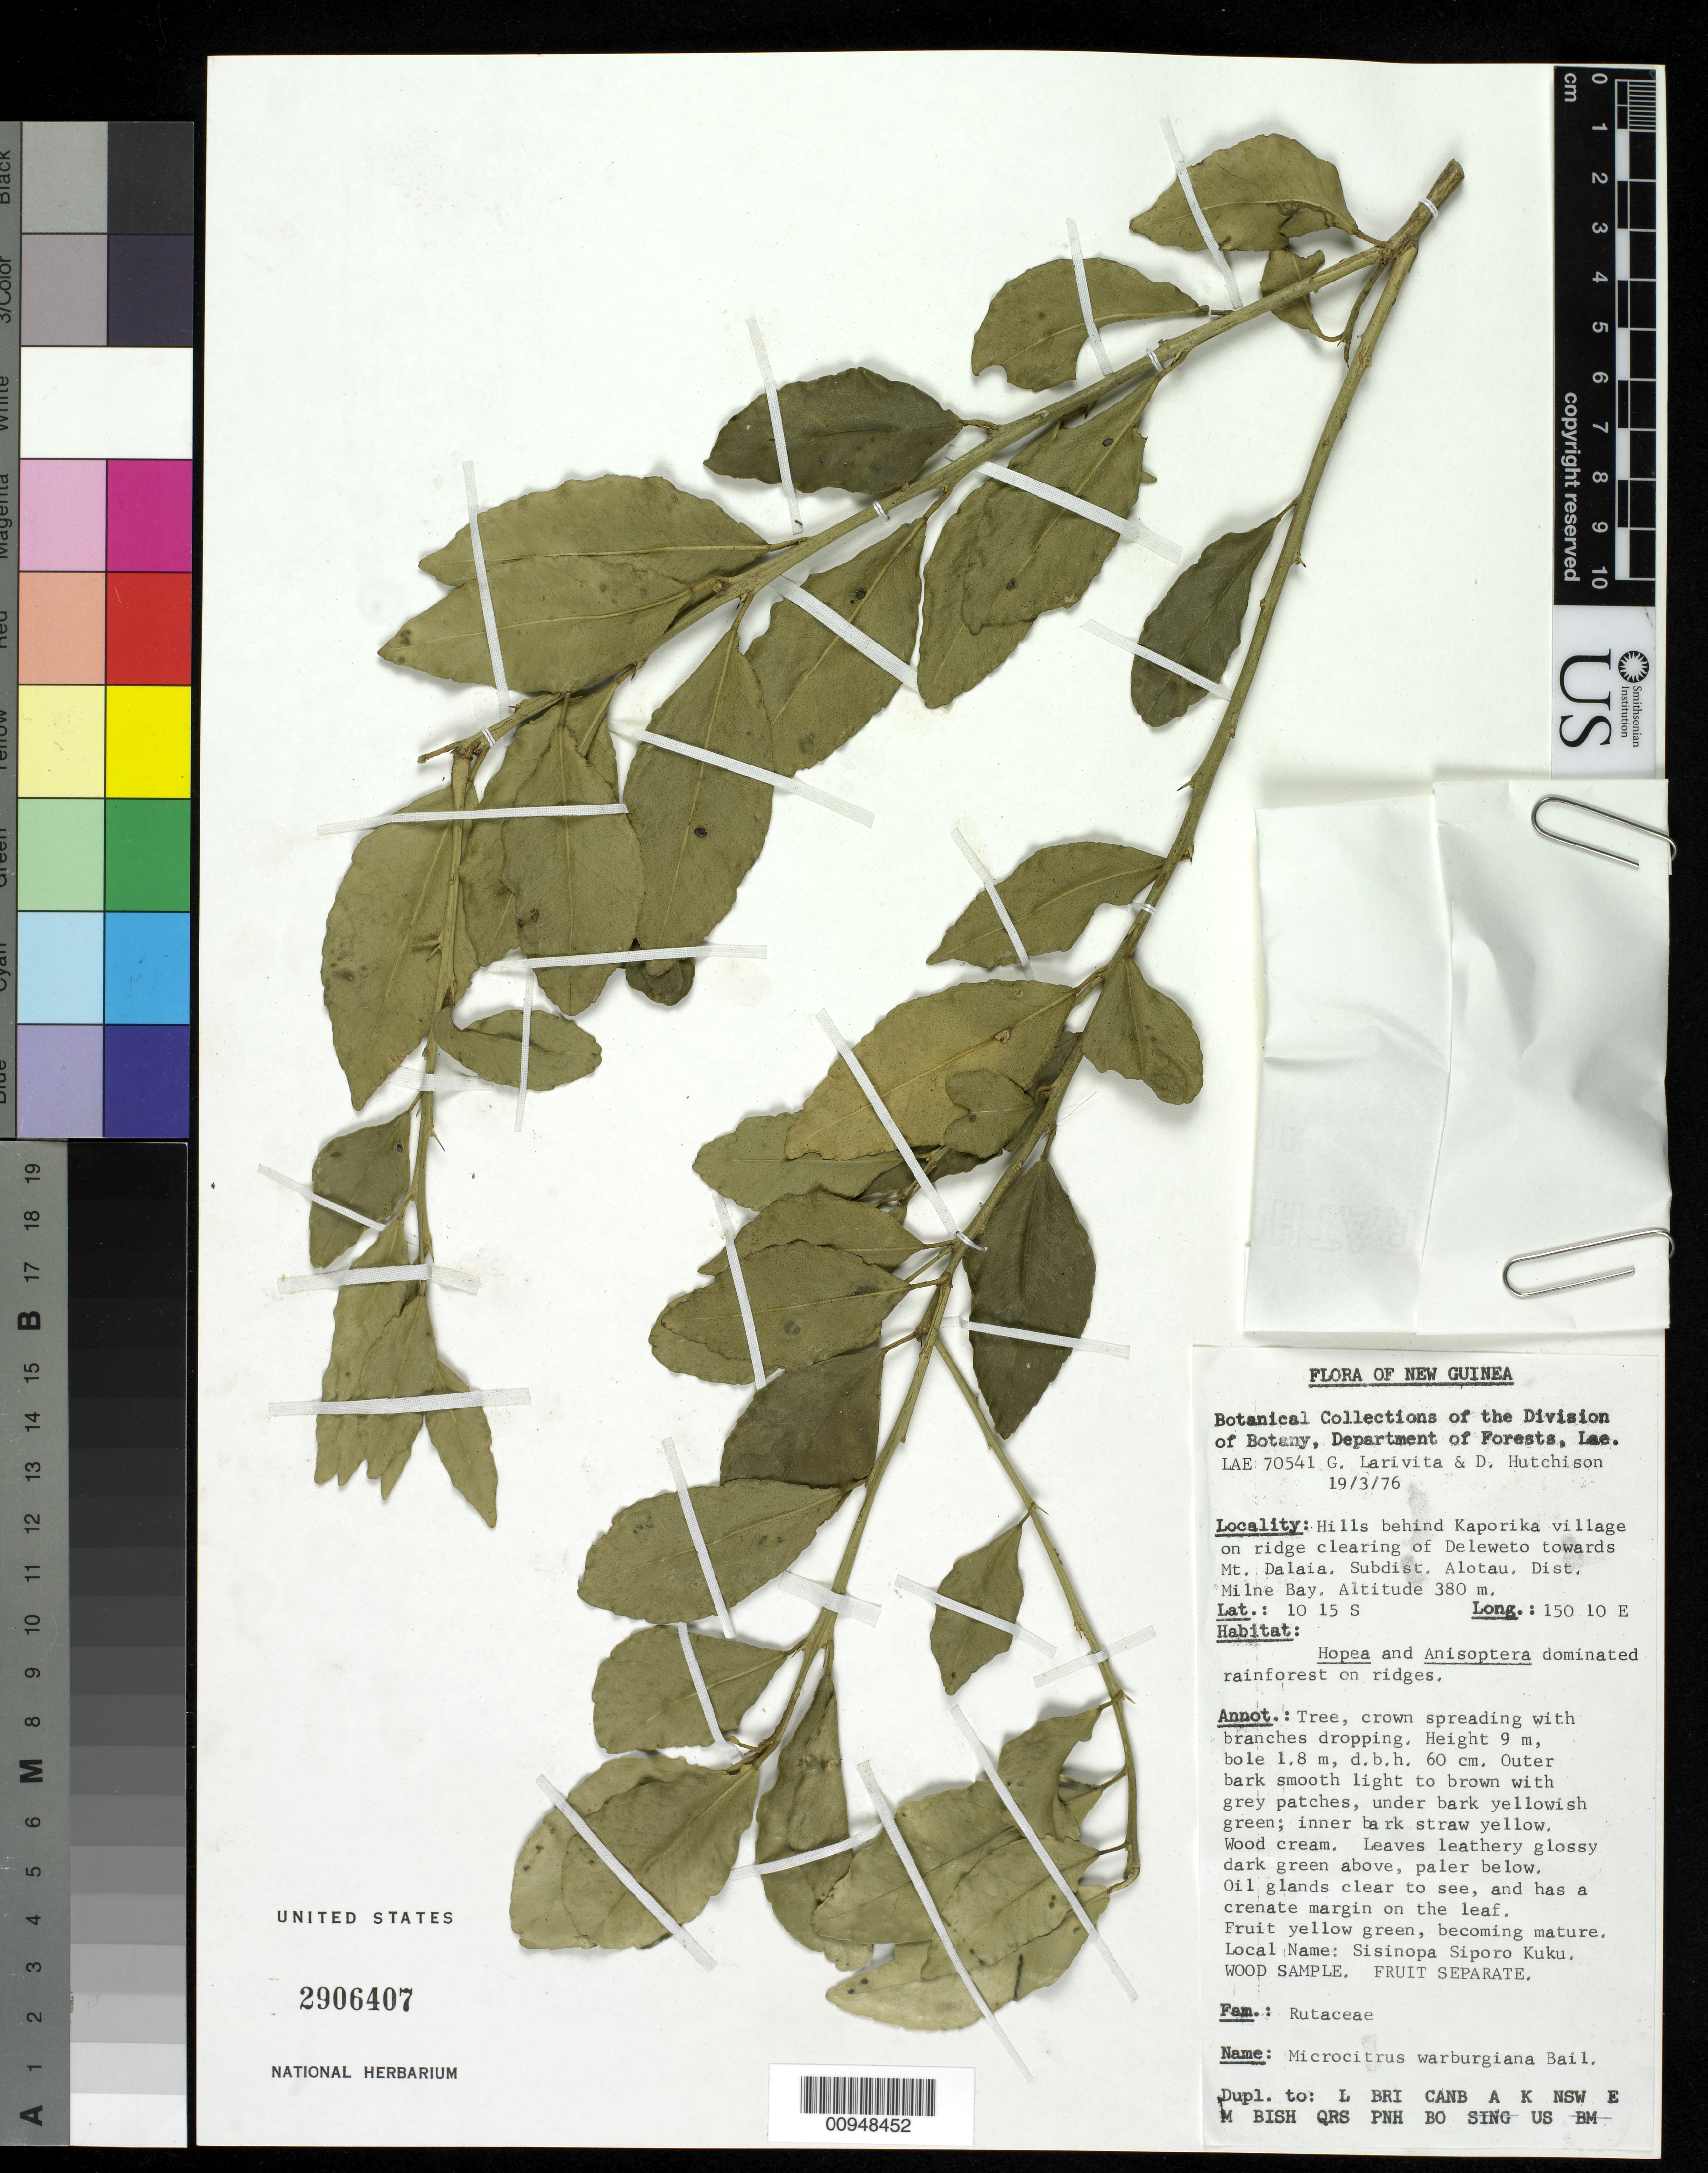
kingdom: Plantae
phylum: Tracheophyta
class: Magnoliopsida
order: Sapindales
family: Rutaceae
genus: Microcitrus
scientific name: Microcitrus warburgiana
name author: Tanaka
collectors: G. Larivita & D. Hutchison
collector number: LAE 70541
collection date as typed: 19 Mar 1976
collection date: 1976-03-19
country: Papua New Guinea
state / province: Milne Bay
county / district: Alotau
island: New Guinea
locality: Hills behind Kaporika village on ridge clearing of Deleweto towards Mt. Dalaia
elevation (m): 380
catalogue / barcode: US 2906407